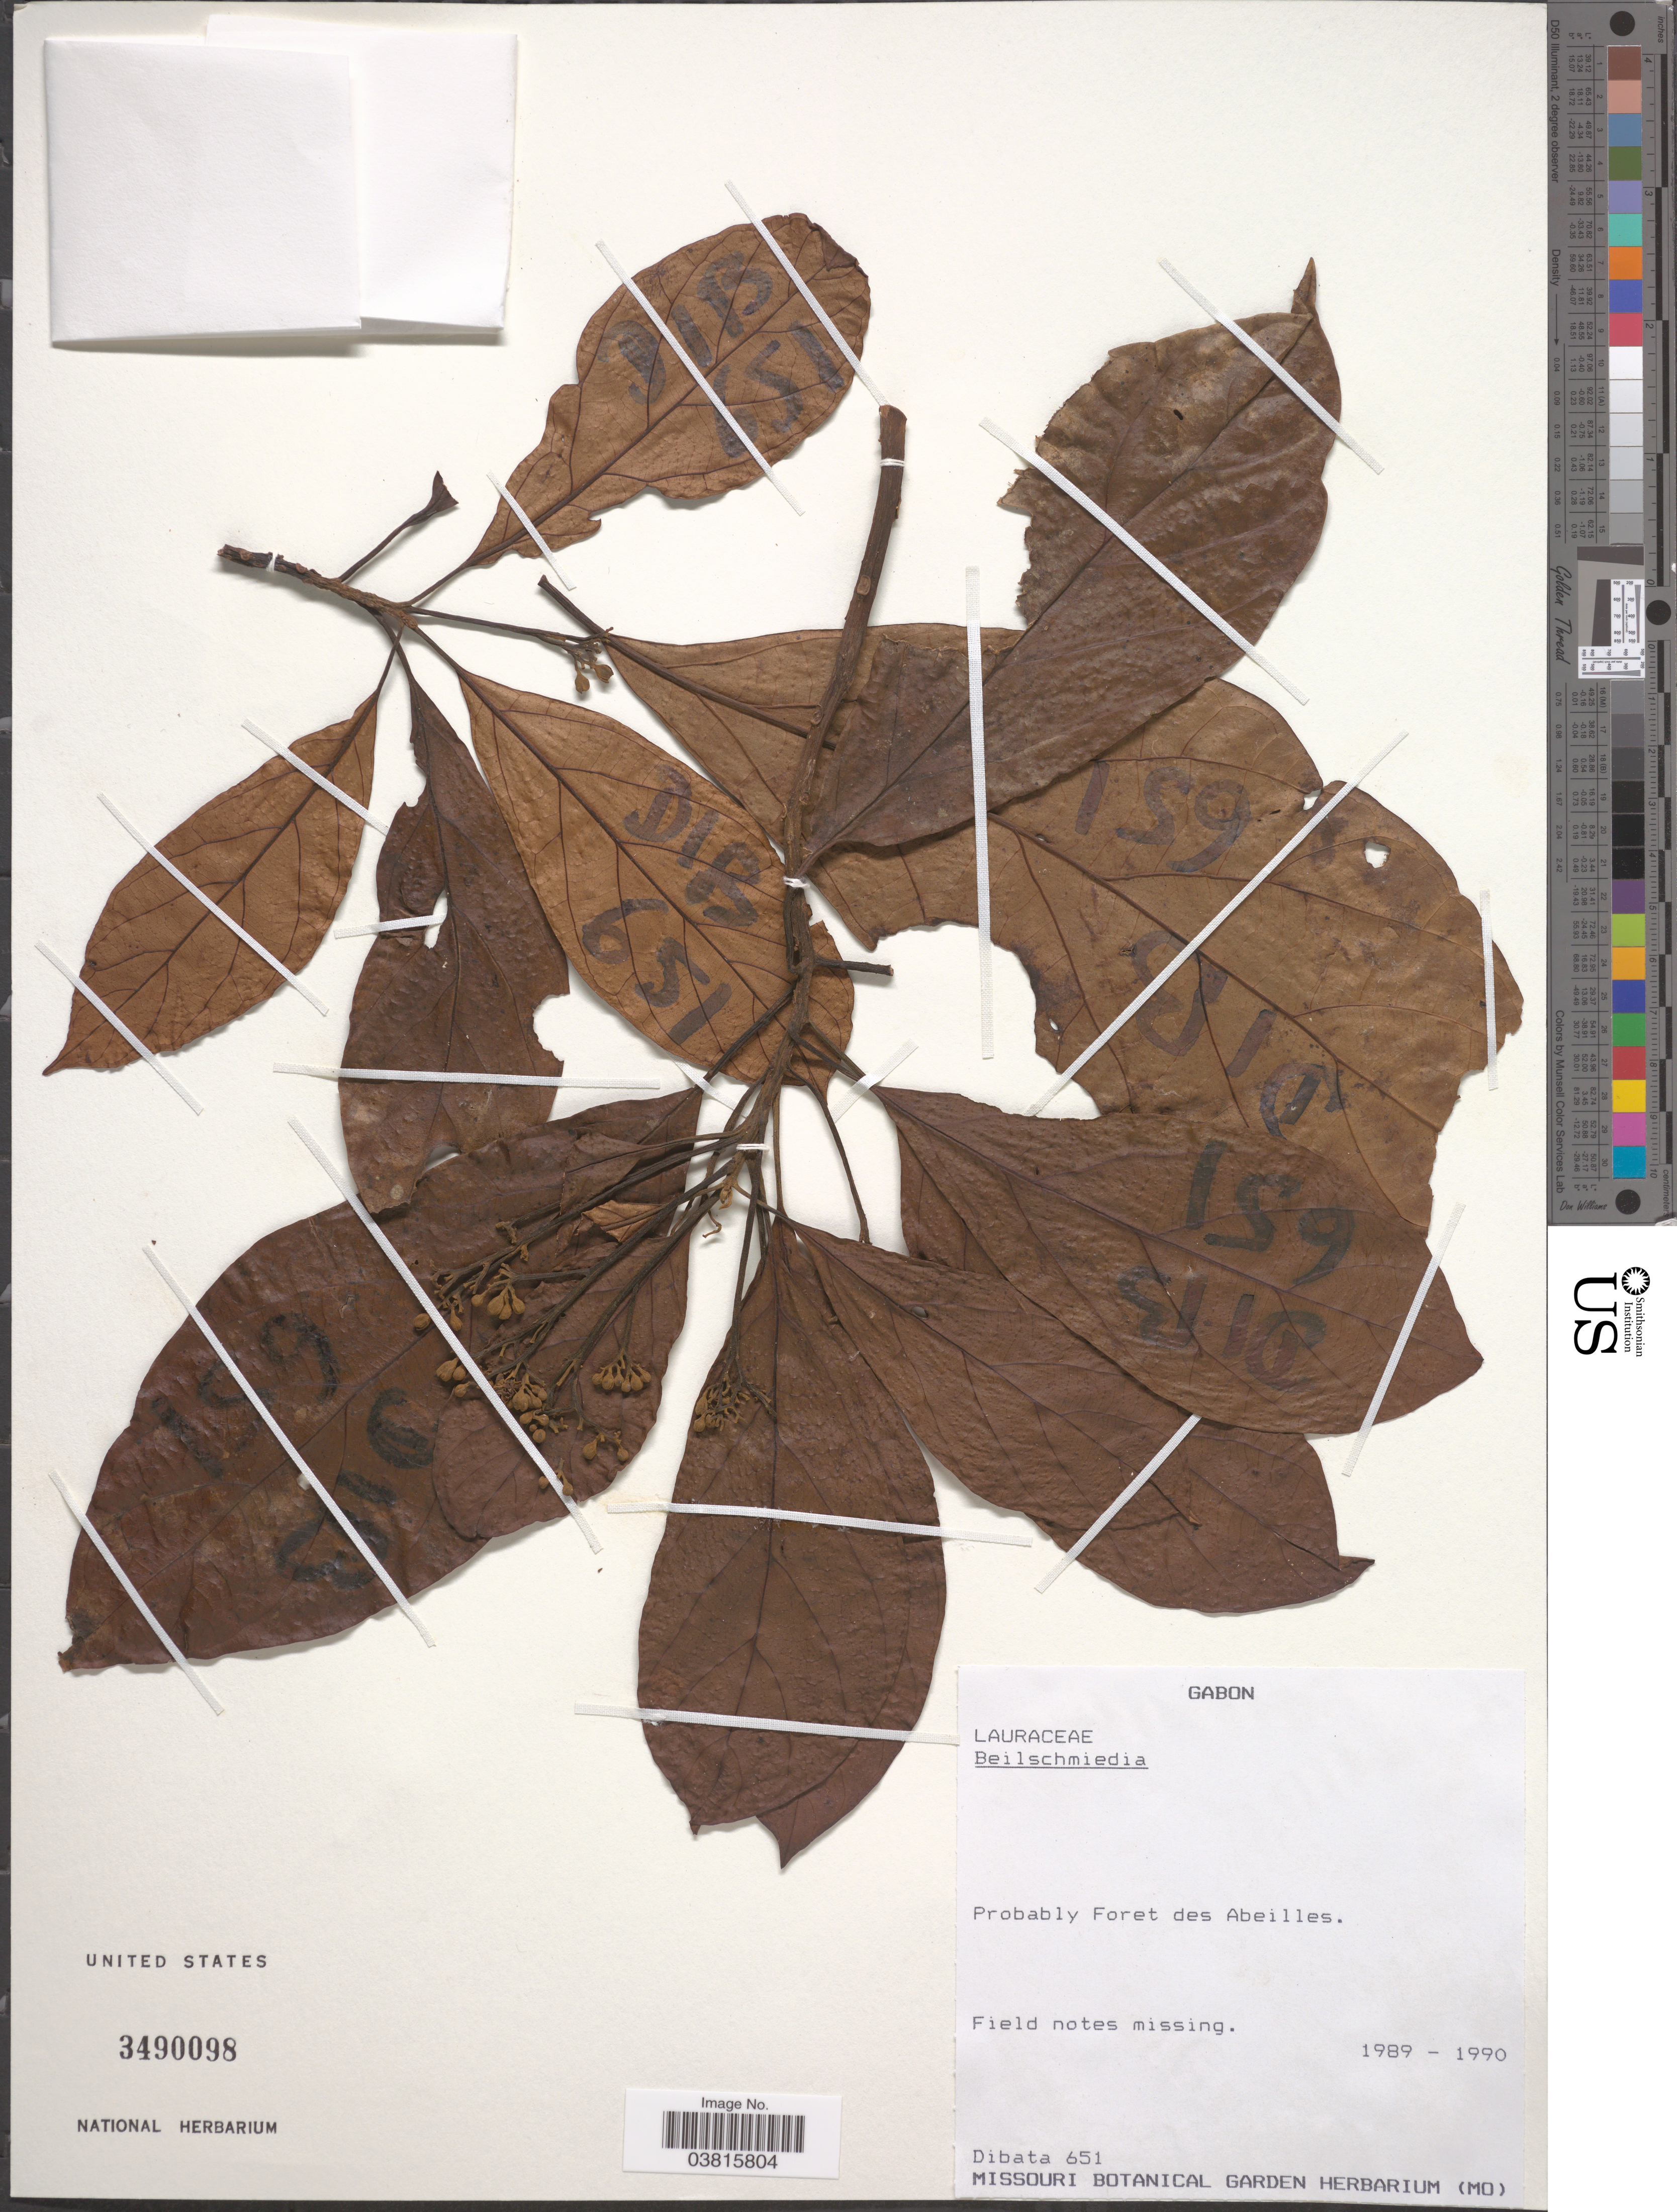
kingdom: Plantae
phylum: Tracheophyta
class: Magnoliopsida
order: Laurales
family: Lauraceae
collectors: Dibata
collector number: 651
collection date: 1989/1990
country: Gabon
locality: Foret des Abeilles.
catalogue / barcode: US 3490098